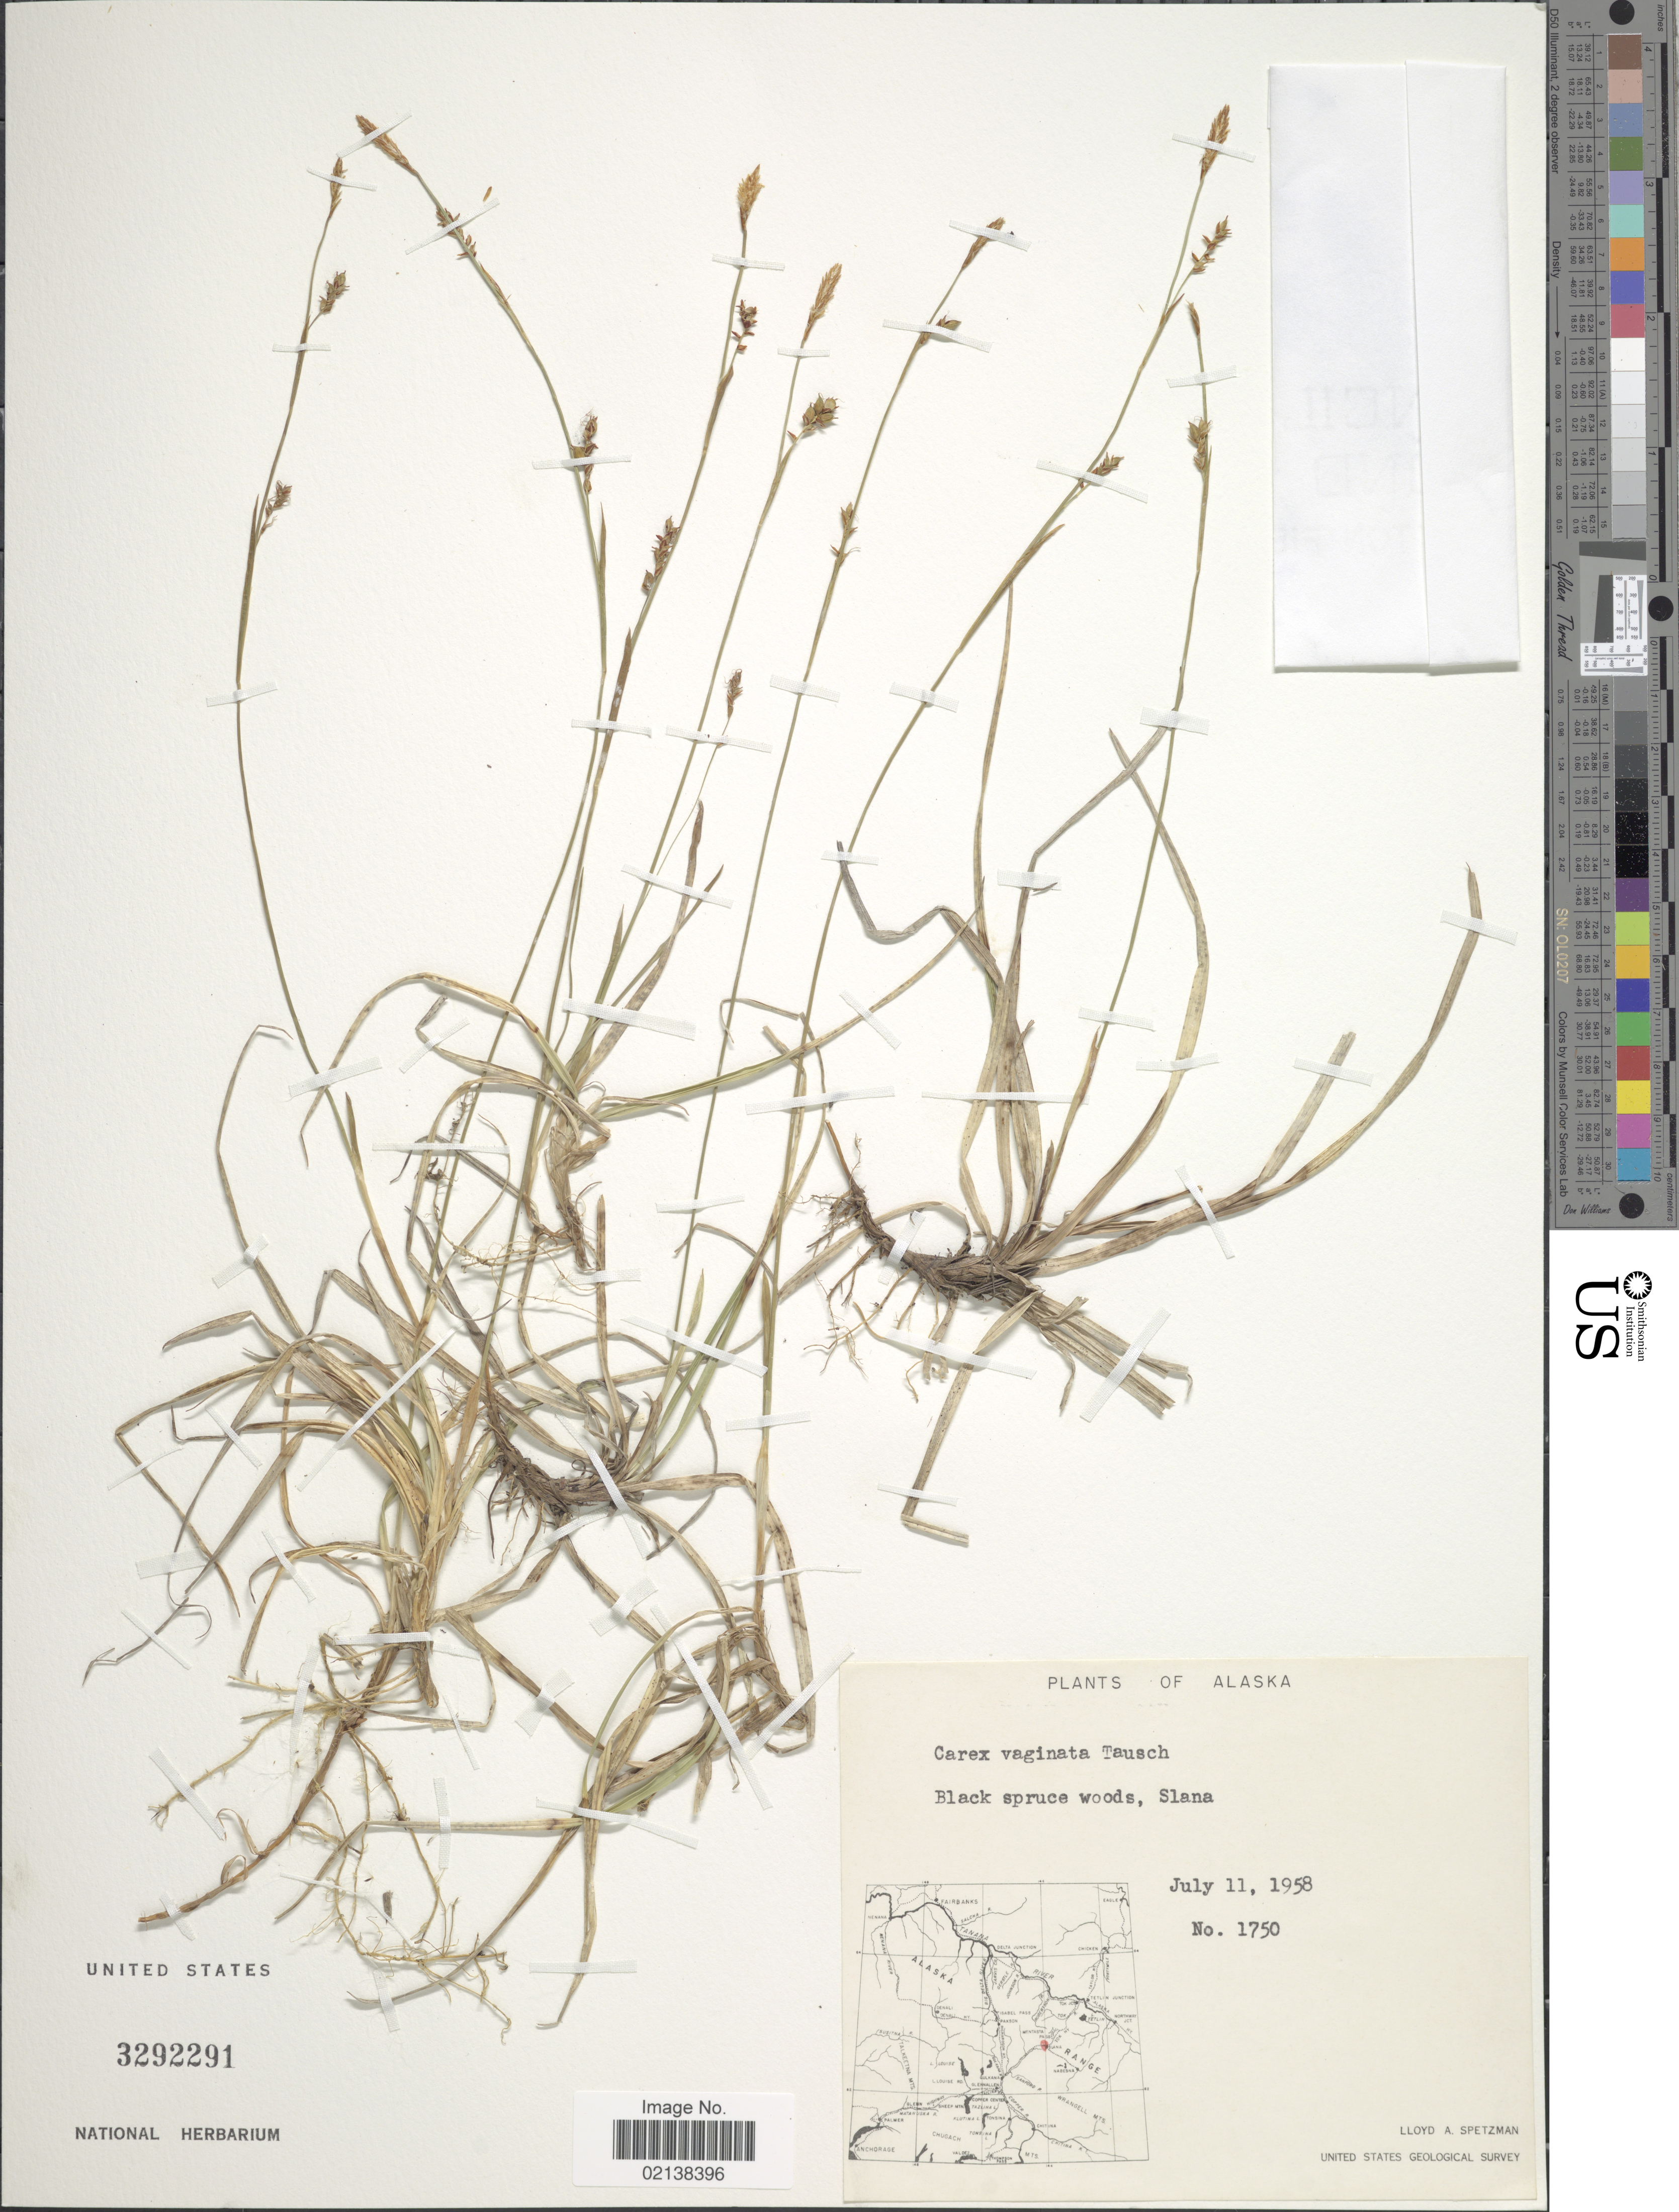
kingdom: Plantae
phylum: Tracheophyta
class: Liliopsida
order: Poales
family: Cyperaceae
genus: Carex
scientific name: Carex vaginata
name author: Tausch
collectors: L. Spetzman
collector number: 1750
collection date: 1958-07-11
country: United States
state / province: Alaska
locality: Black spruce woods, Slana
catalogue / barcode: US 3292291